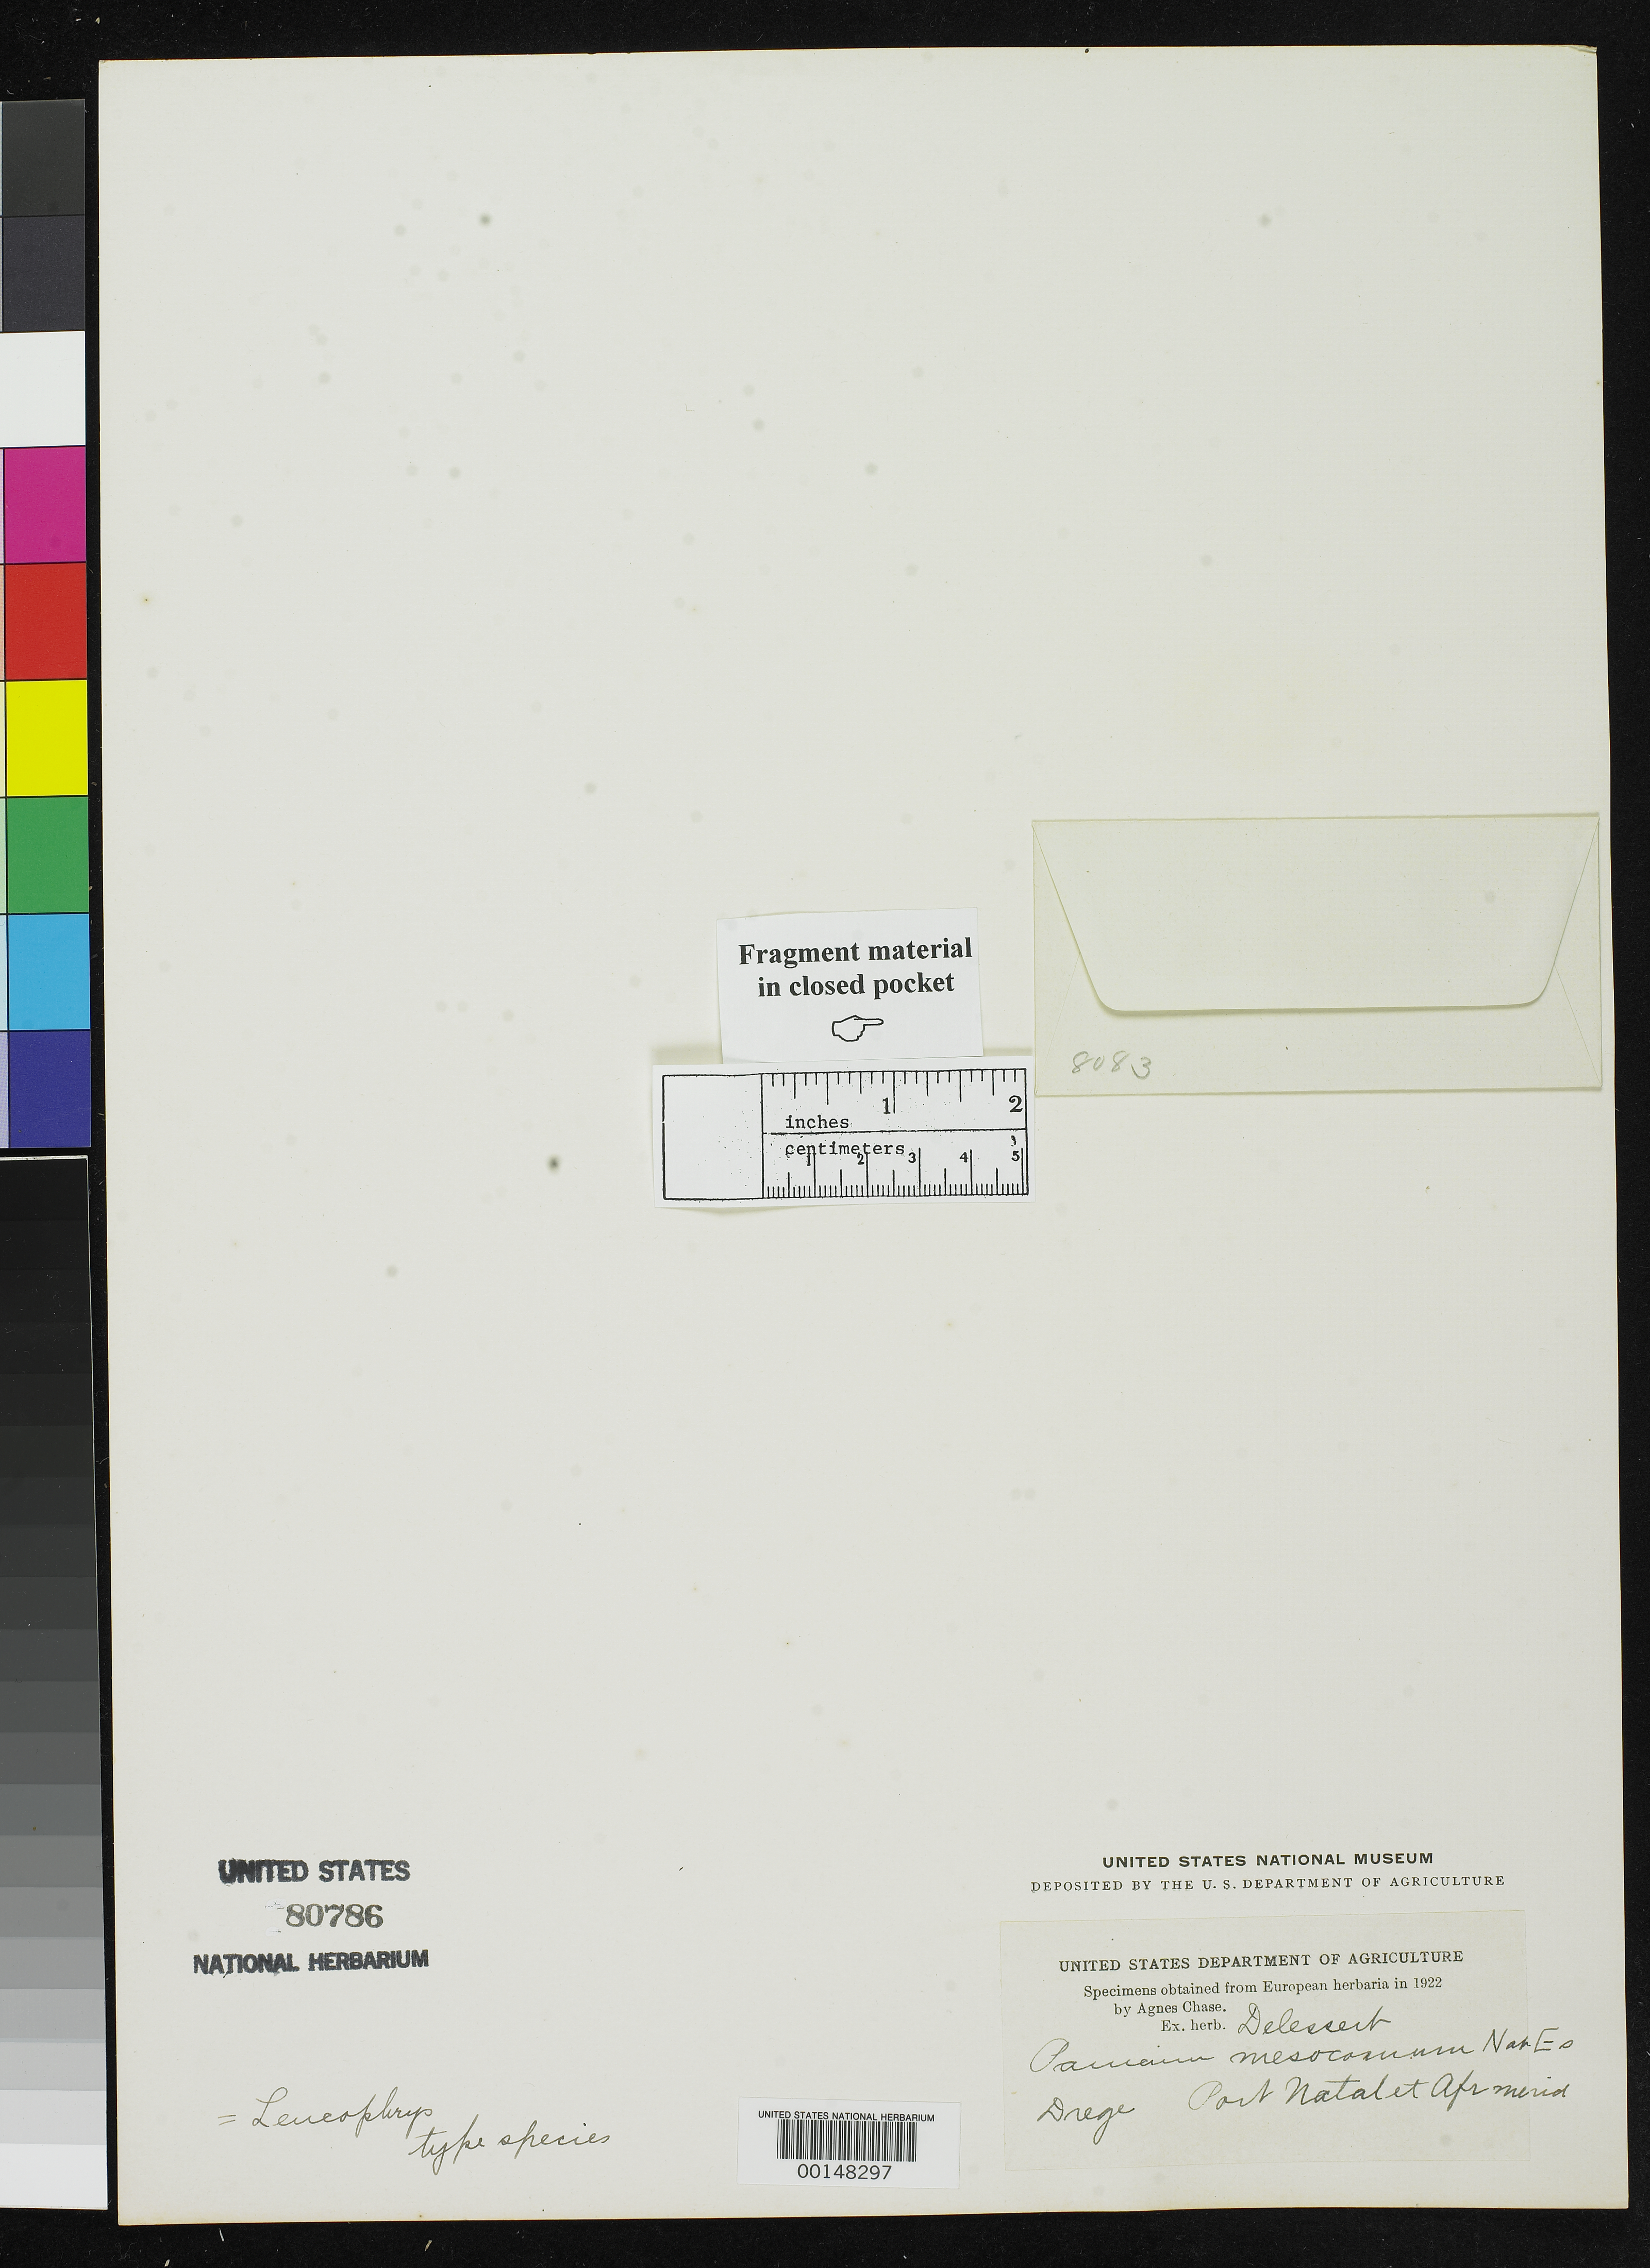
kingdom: Plantae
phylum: Tracheophyta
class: Liliopsida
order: Poales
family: Poaceae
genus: Panicum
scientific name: Panicum mesocomum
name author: Nees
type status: Type Fragment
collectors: J. Drège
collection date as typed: Sep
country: South Africa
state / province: KwaZulu-Natal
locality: Port Natal; alt. 500 ft.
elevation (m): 152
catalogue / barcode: US 80786